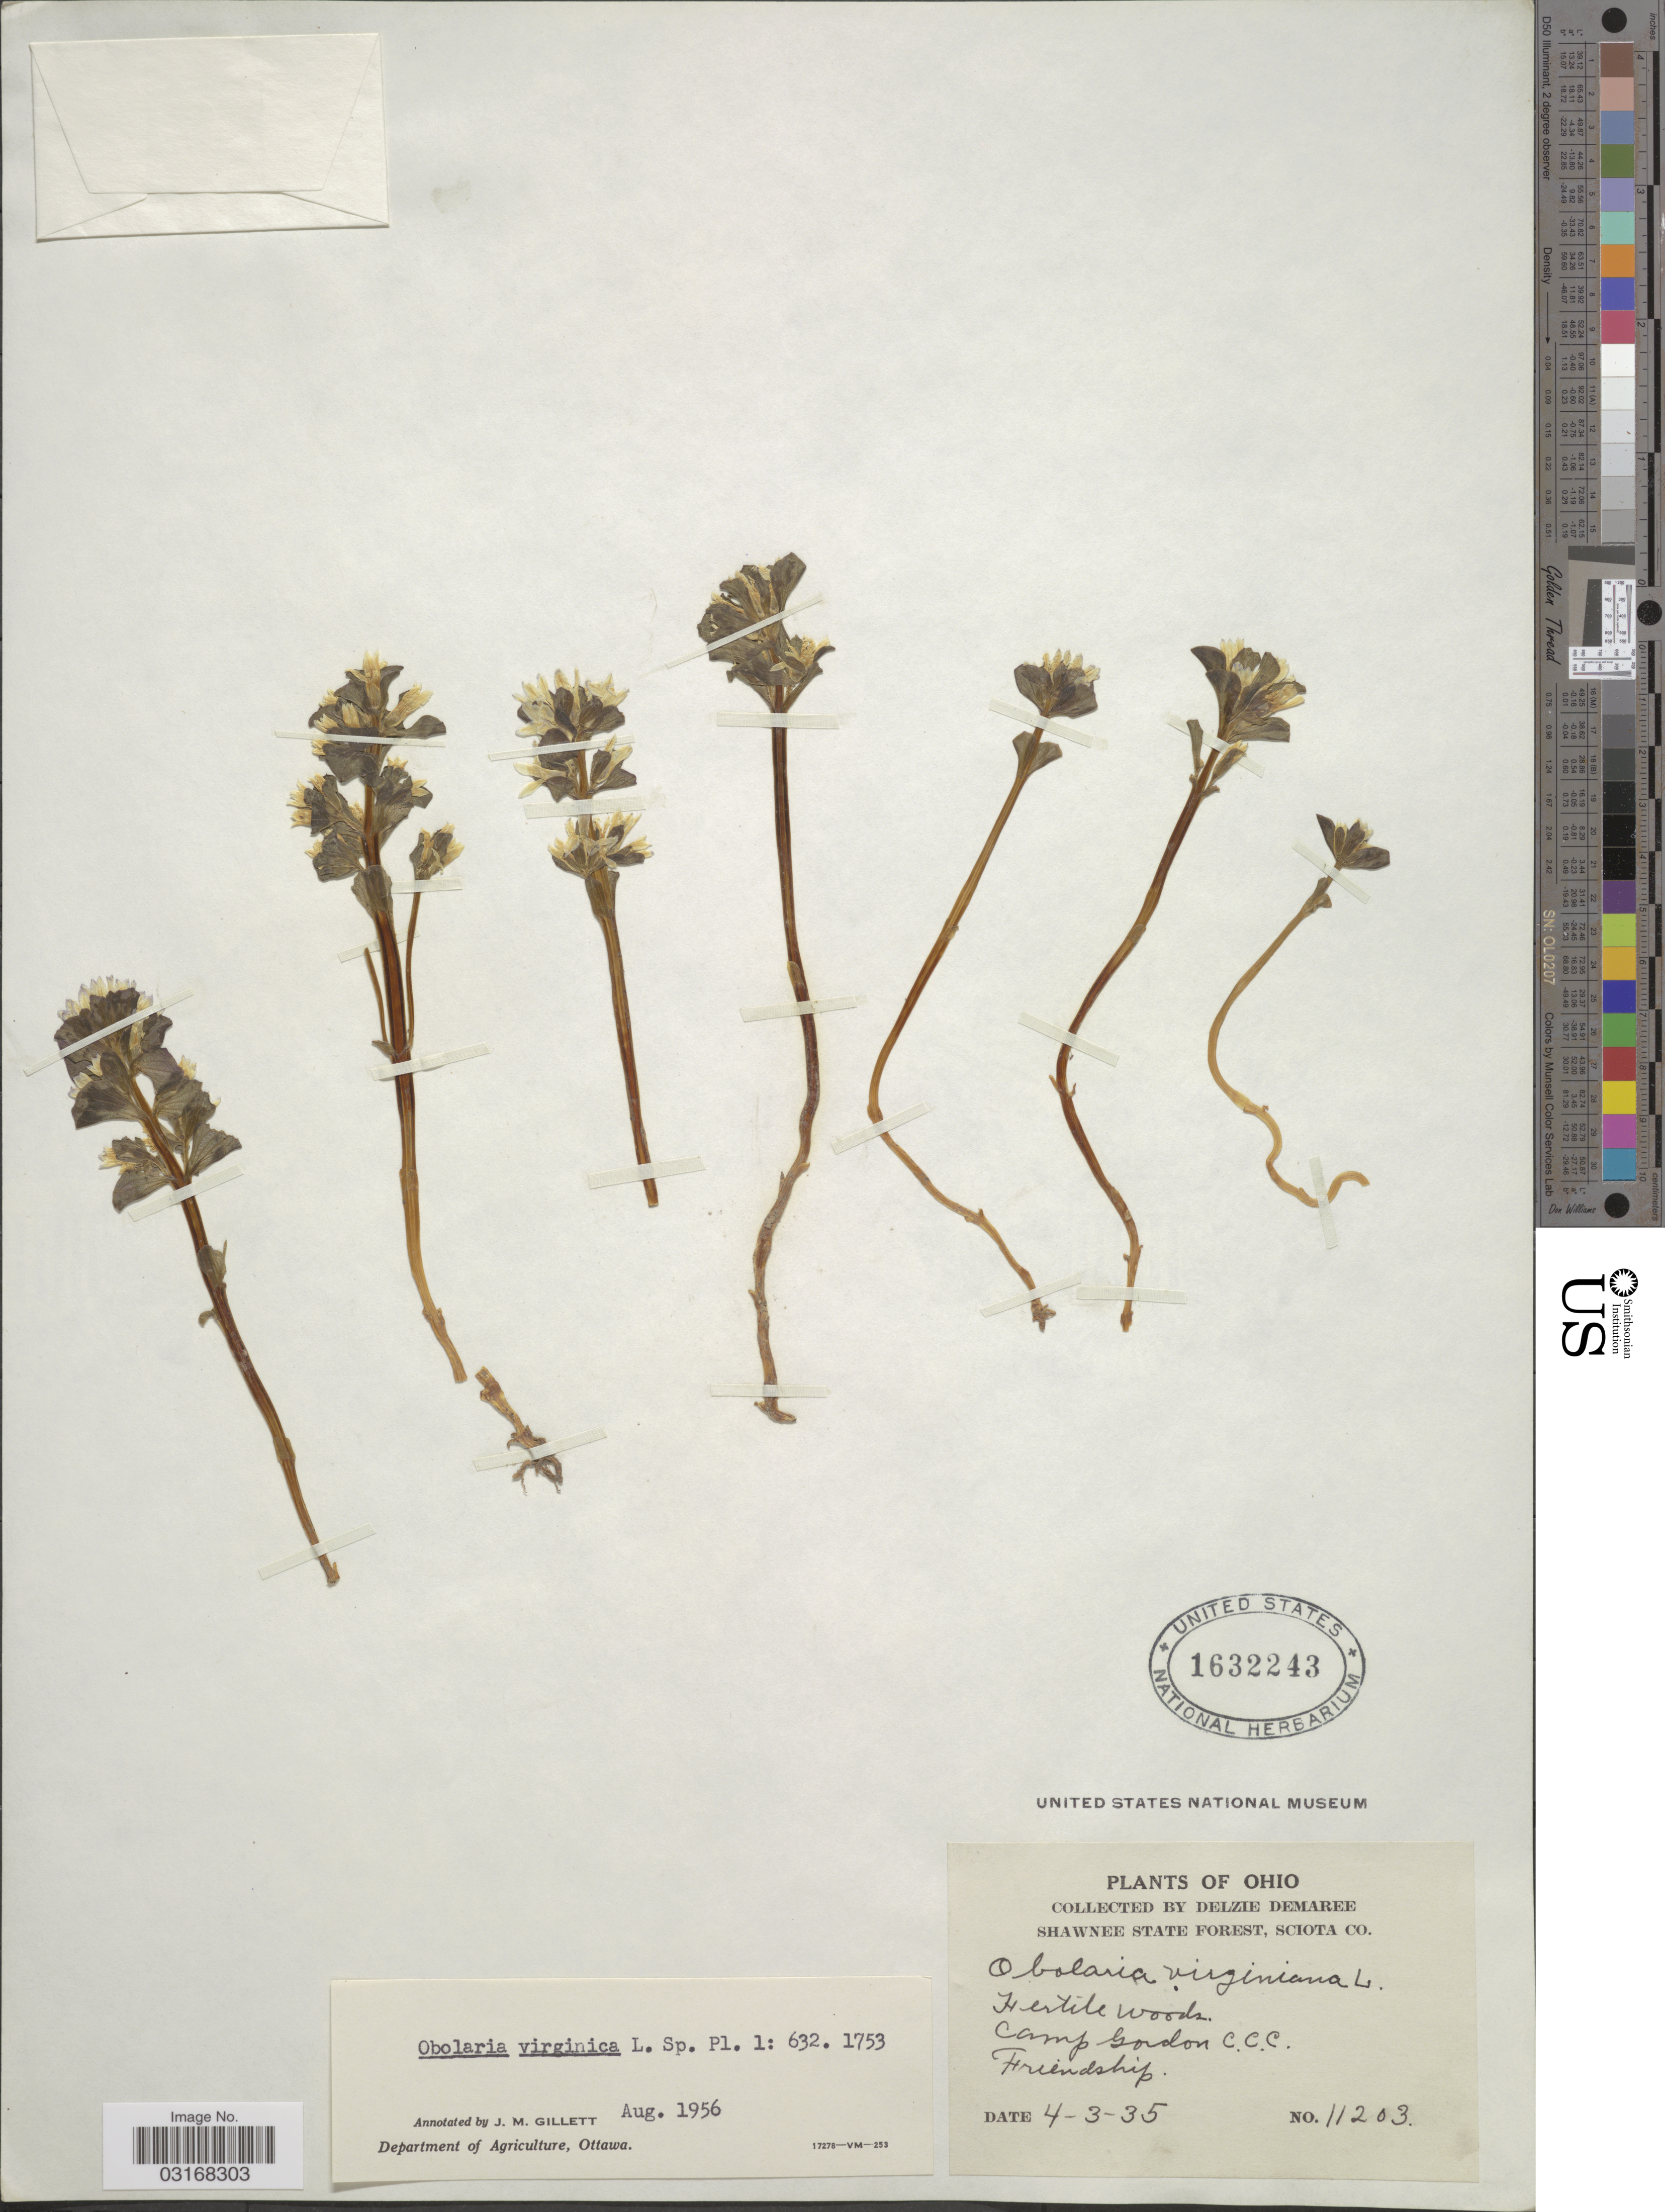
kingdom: Plantae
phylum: Tracheophyta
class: Magnoliopsida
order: Gentianales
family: Gentianaceae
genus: Obolaria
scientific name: Obolaria virginica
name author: L.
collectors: D. Demaree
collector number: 11203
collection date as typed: Transcribed d/m/y: 3/4/35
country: United States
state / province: Ohio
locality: Shawnee State Forest, Sciota Co. Camp Gordon C. C. C. Friendship.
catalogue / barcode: US 1632243